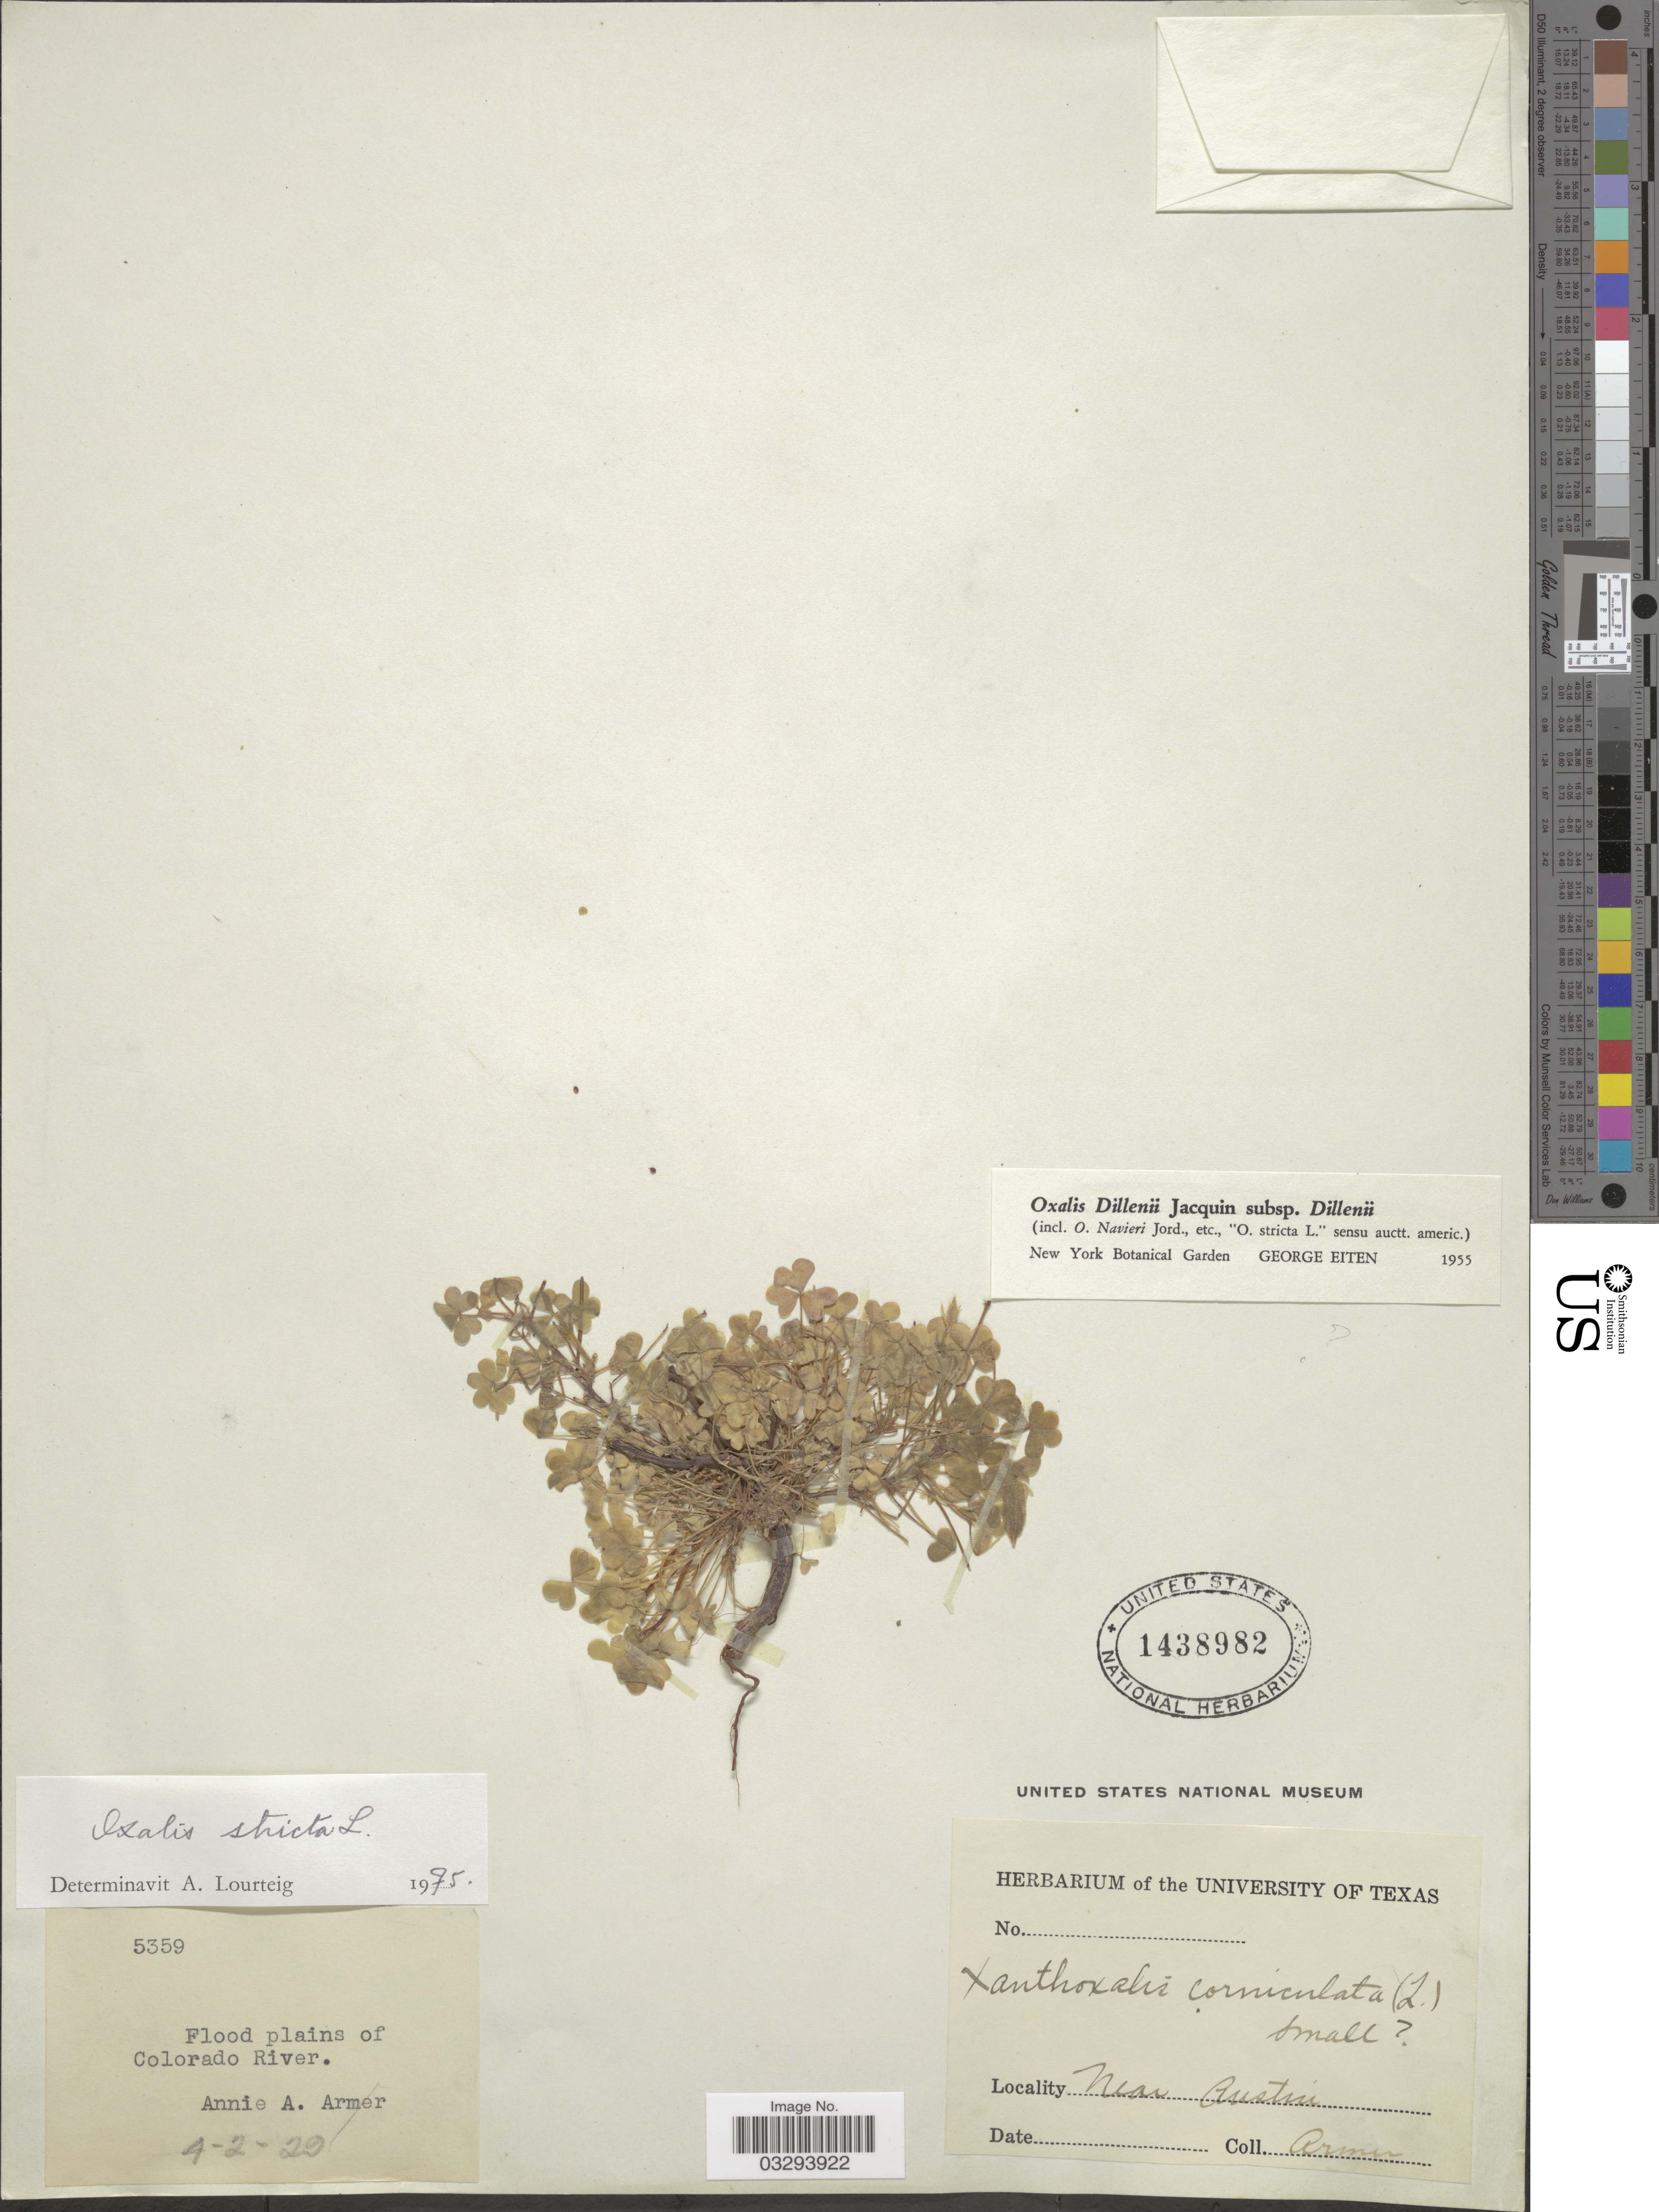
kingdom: Plantae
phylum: Tracheophyta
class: Magnoliopsida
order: Oxalidales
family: Oxalidaceae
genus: Oxalis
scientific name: Oxalis stricta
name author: L.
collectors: A. Armer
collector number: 5359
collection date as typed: Transcribed d/m/y: 2/4/20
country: United States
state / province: Texas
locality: Flood plains of Colorado River. Near Austin.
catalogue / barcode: US 1438982